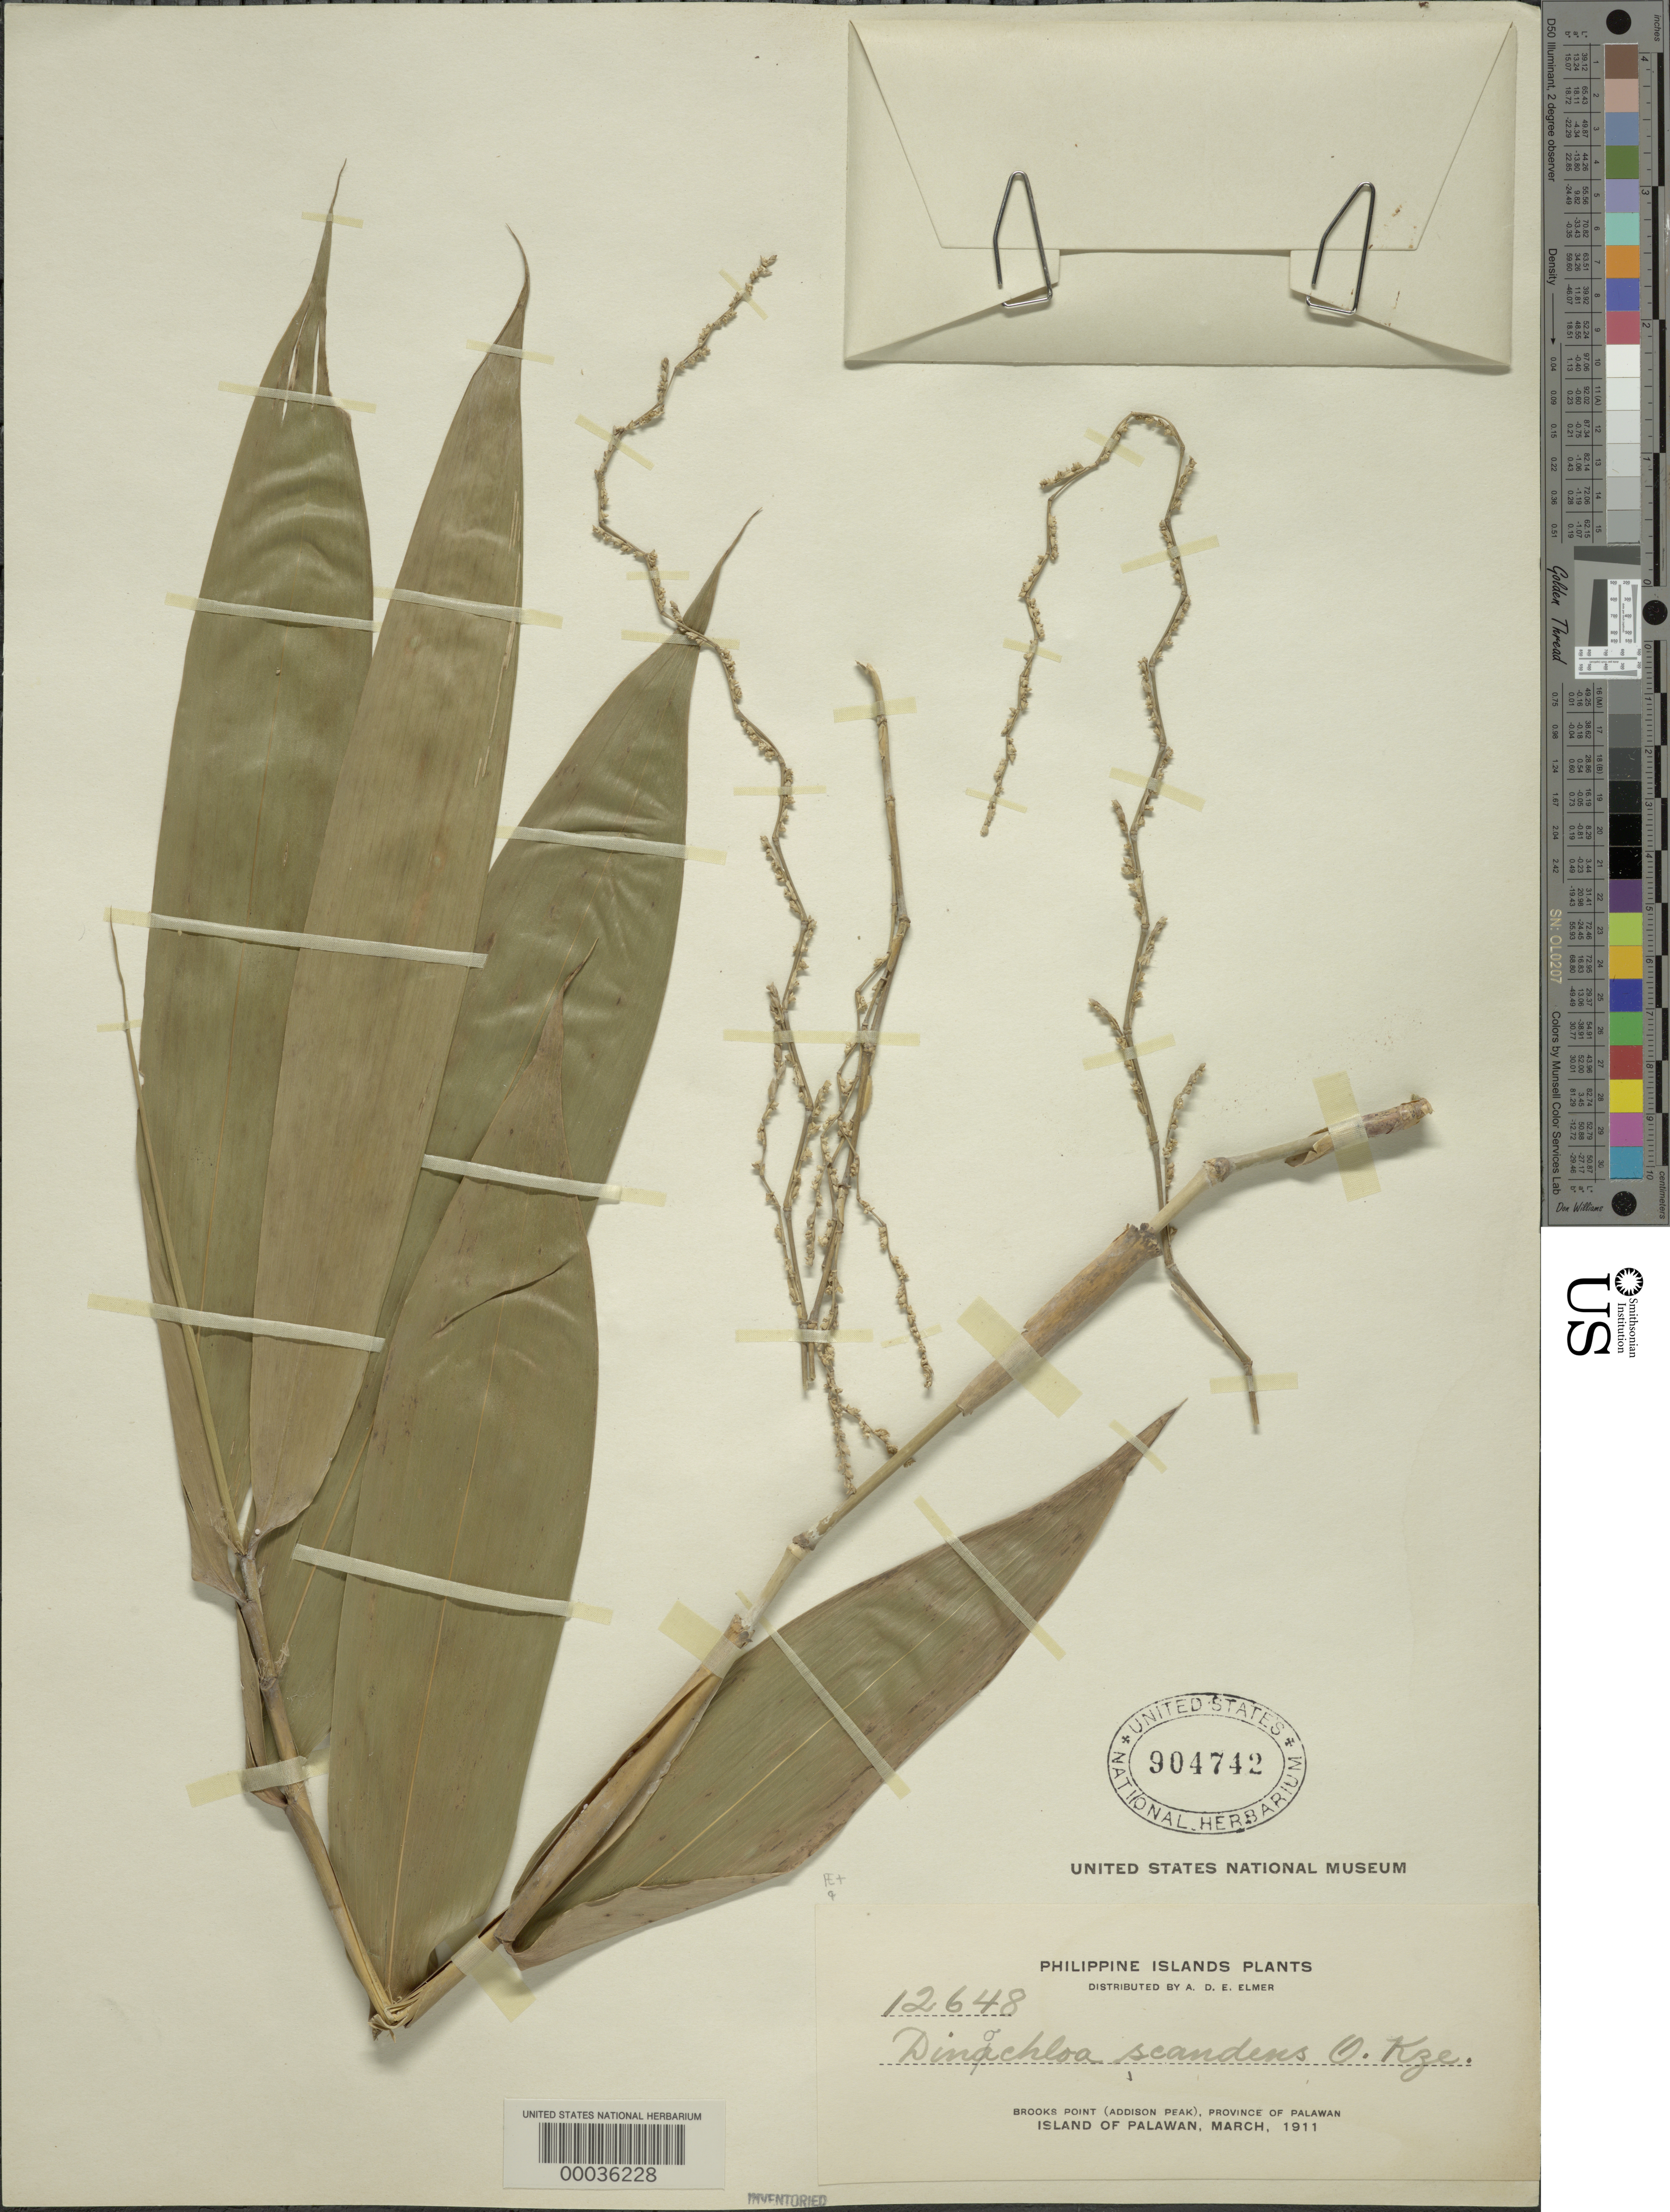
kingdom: Plantae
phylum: Tracheophyta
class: Liliopsida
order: Poales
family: Poaceae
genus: Dinochloa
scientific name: Dinochloa scandens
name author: (Blume ex Nees) Kuntze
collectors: A. D. E. Elmer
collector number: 12648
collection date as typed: Mar 1911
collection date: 1911-03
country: Philippines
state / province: Mimaropa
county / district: Palawan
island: Palawan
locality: Brook's point (addison peak)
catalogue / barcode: US 904742